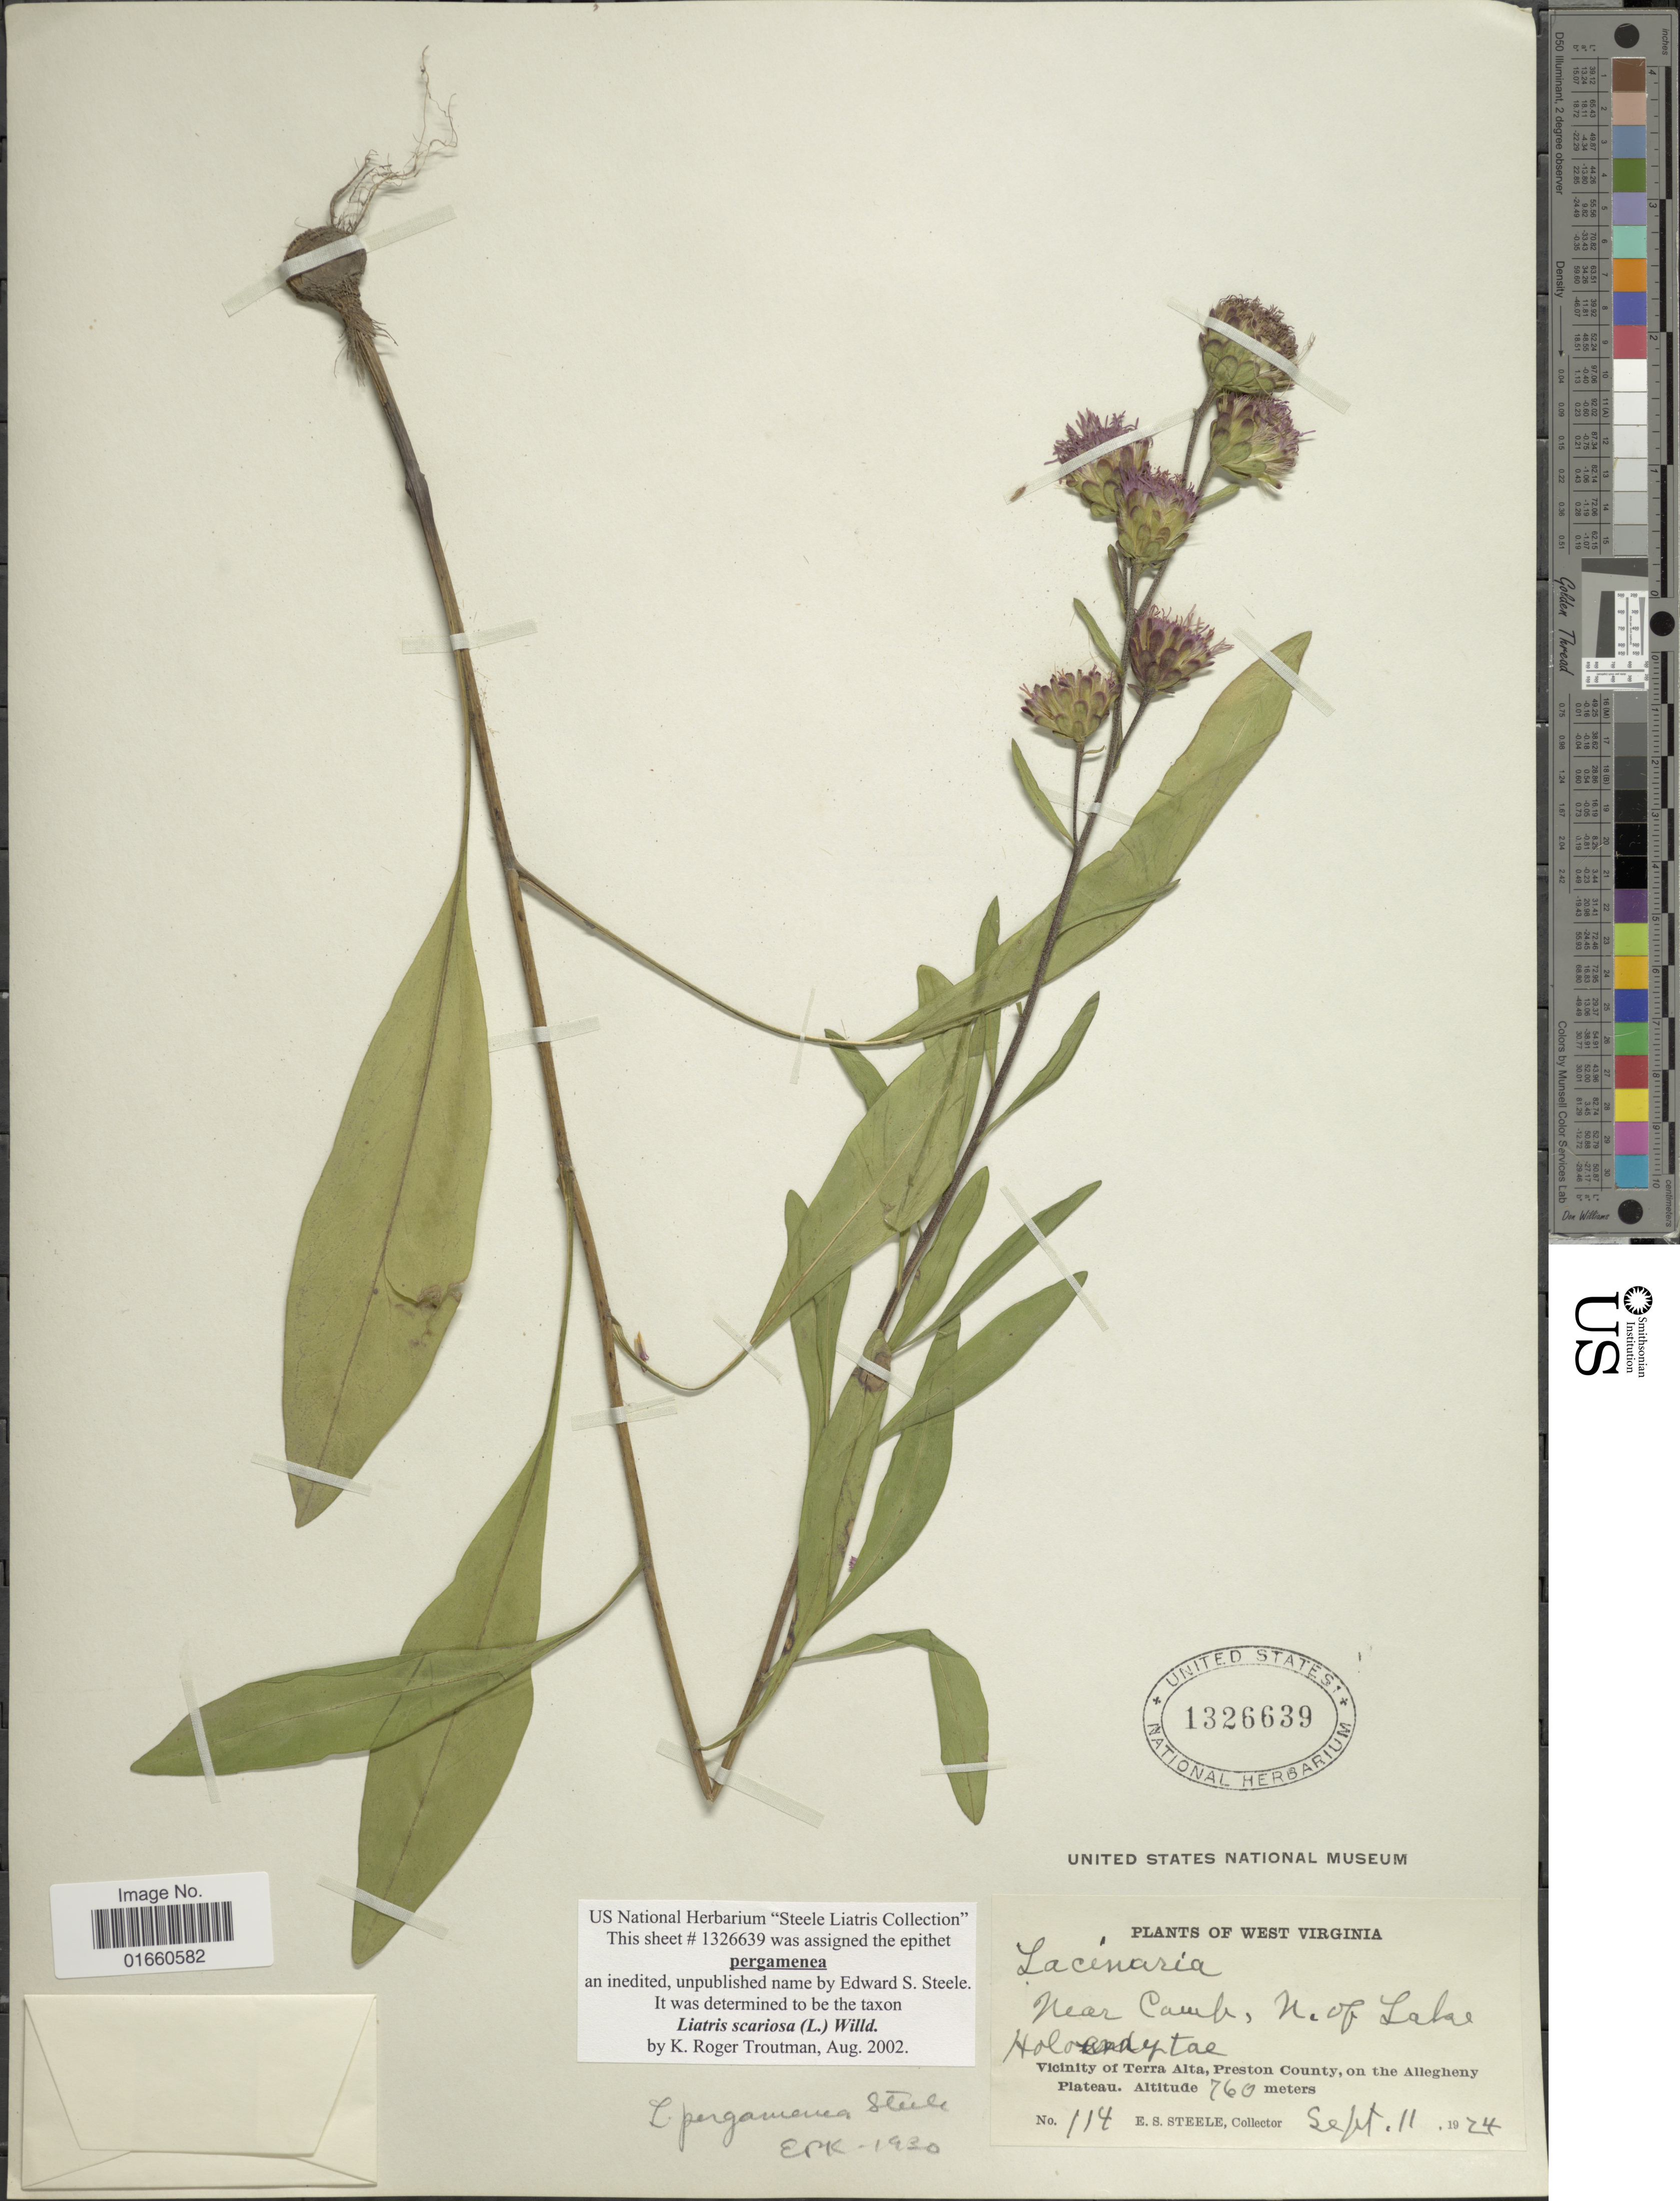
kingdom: Plantae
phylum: Tracheophyta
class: Magnoliopsida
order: Asterales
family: Asteraceae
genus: Liatris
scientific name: Liatris scariosa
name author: (L.) Willd.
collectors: E. Steele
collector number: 114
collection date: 1924-09-11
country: United States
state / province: West Virginia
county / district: Preston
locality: Near Camp, N of Lake Holoytae, Vicinity of Terra Alta, Preston County, on the Allegheny Plateau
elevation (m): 760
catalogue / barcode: US 1326639